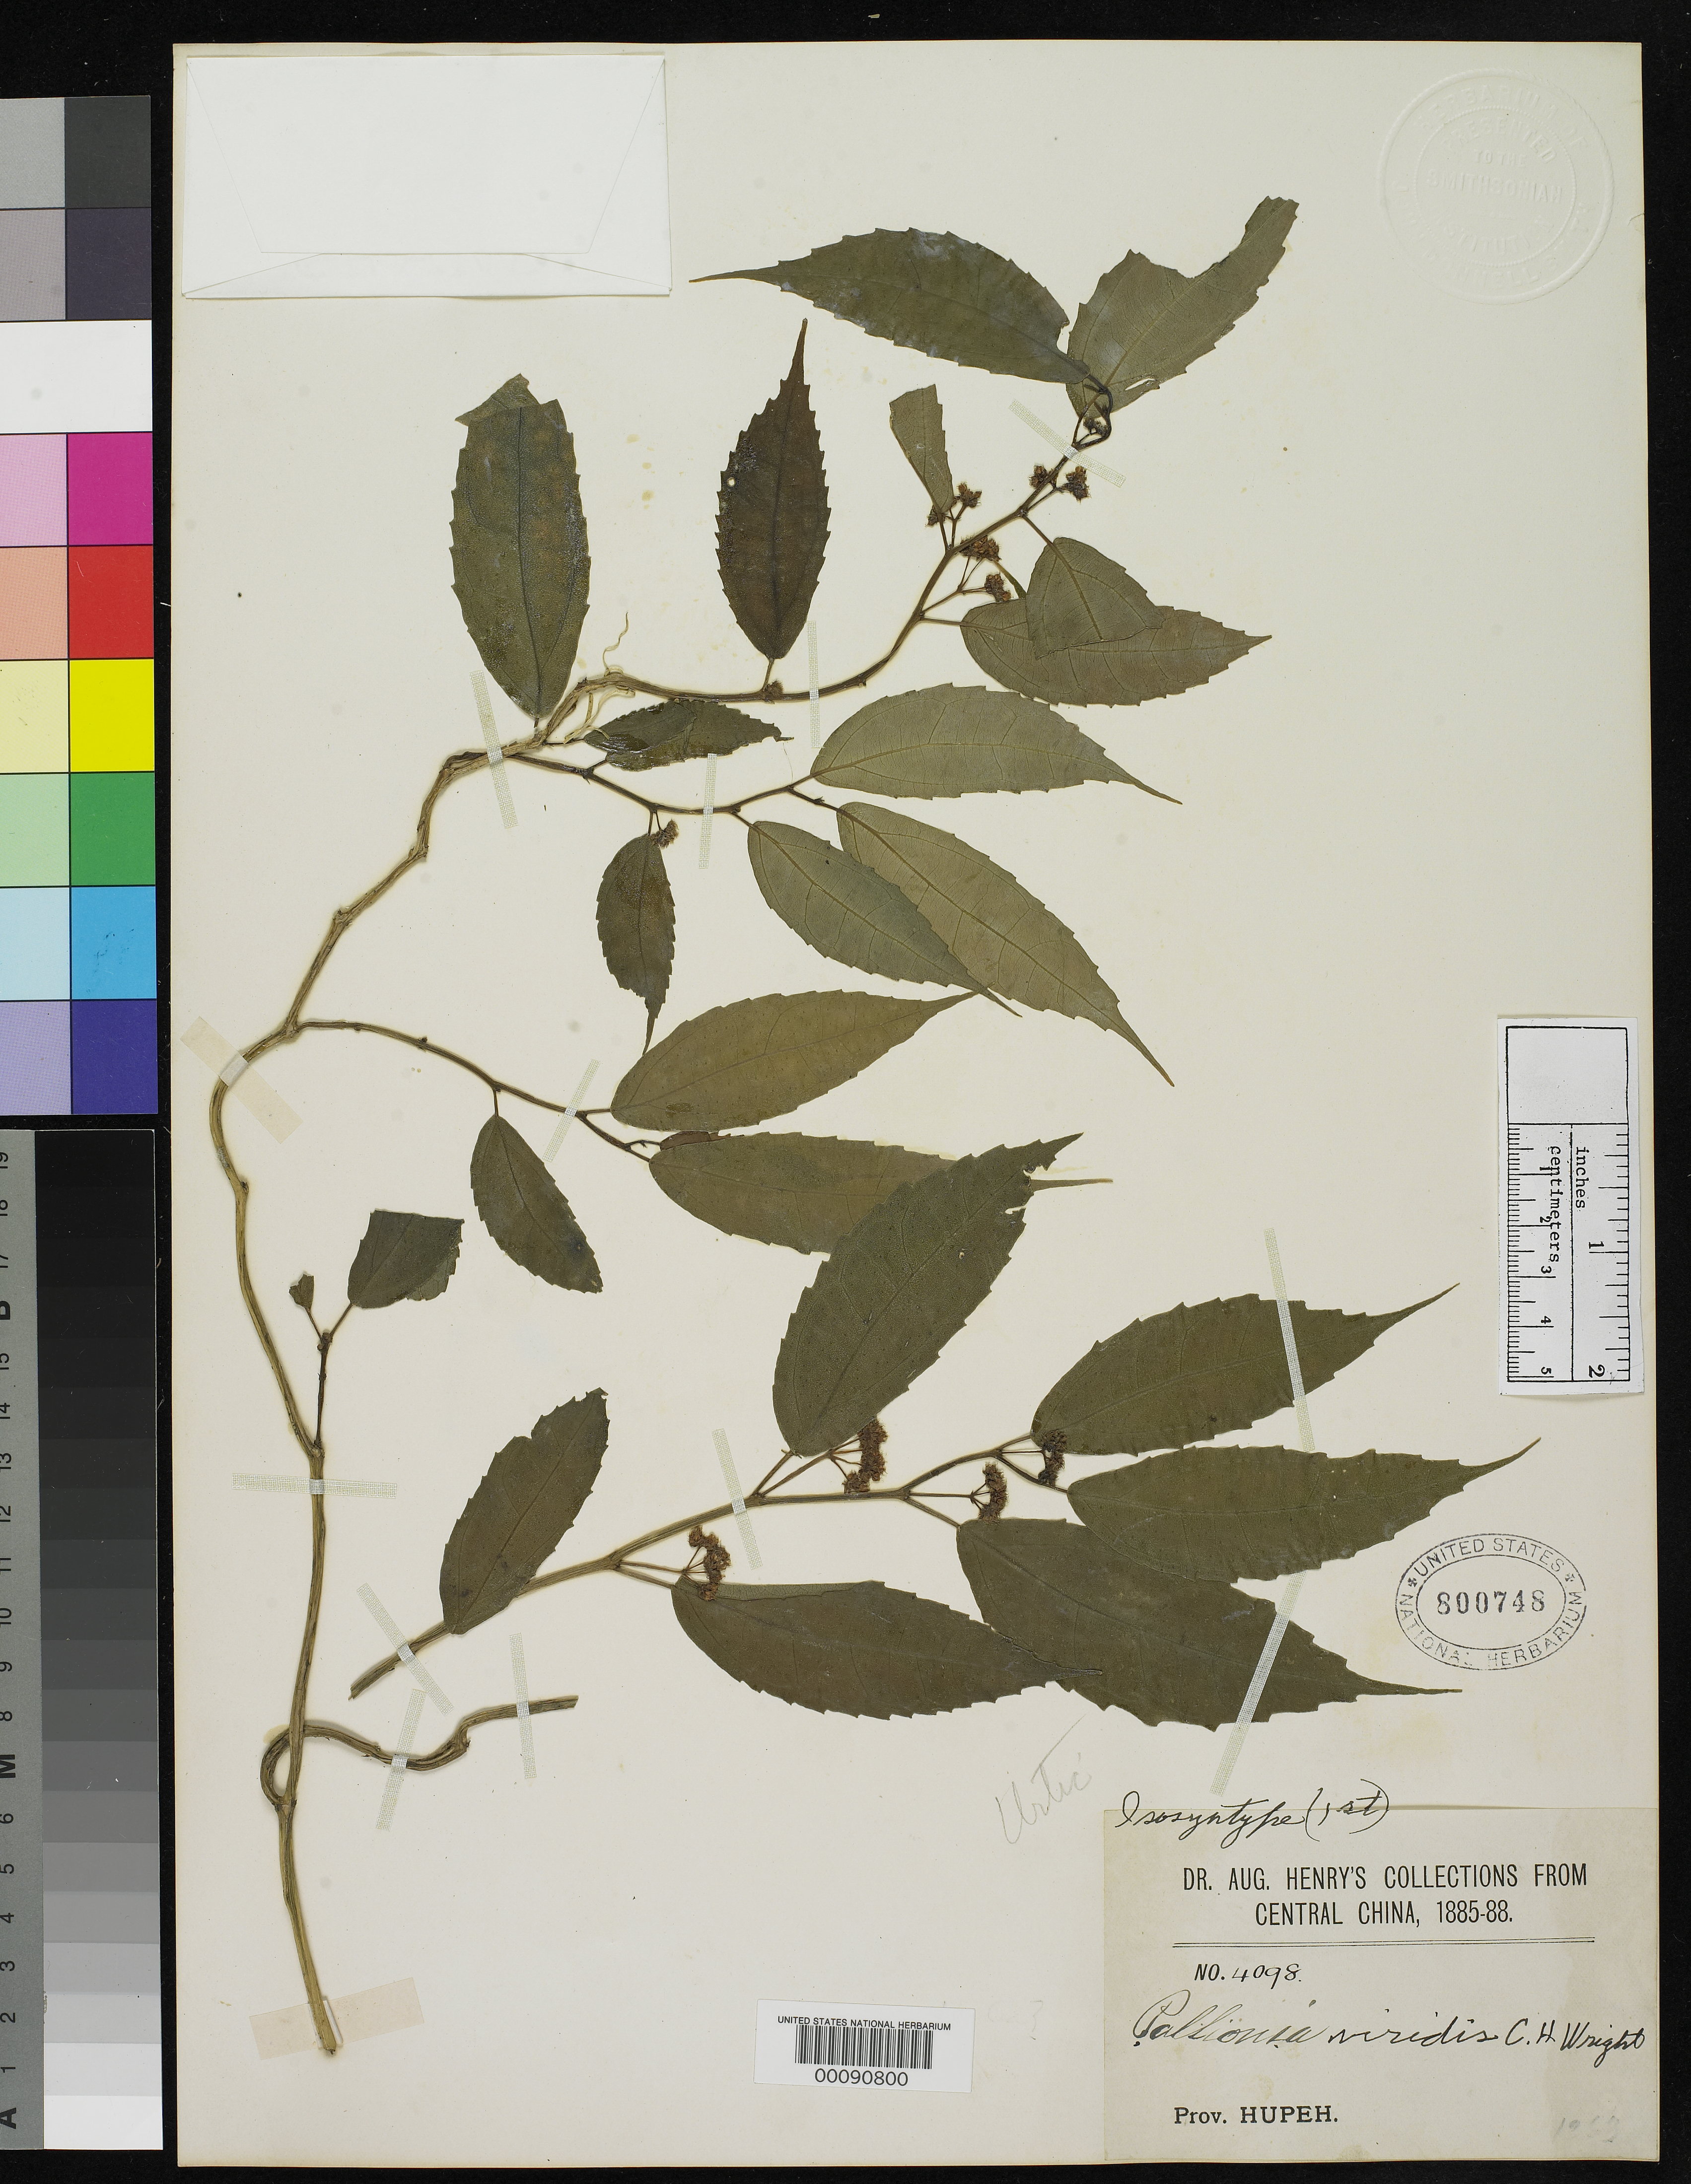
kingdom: Plantae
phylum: Tracheophyta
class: Magnoliopsida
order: Rosales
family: Urticaceae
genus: Pellionia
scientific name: Pellionia viridis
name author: C.H. Wright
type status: Isosyntype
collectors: A. Henry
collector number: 4098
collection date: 1885/1888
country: China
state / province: Hubei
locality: Central China. Prov. Hupeh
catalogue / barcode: US 800748